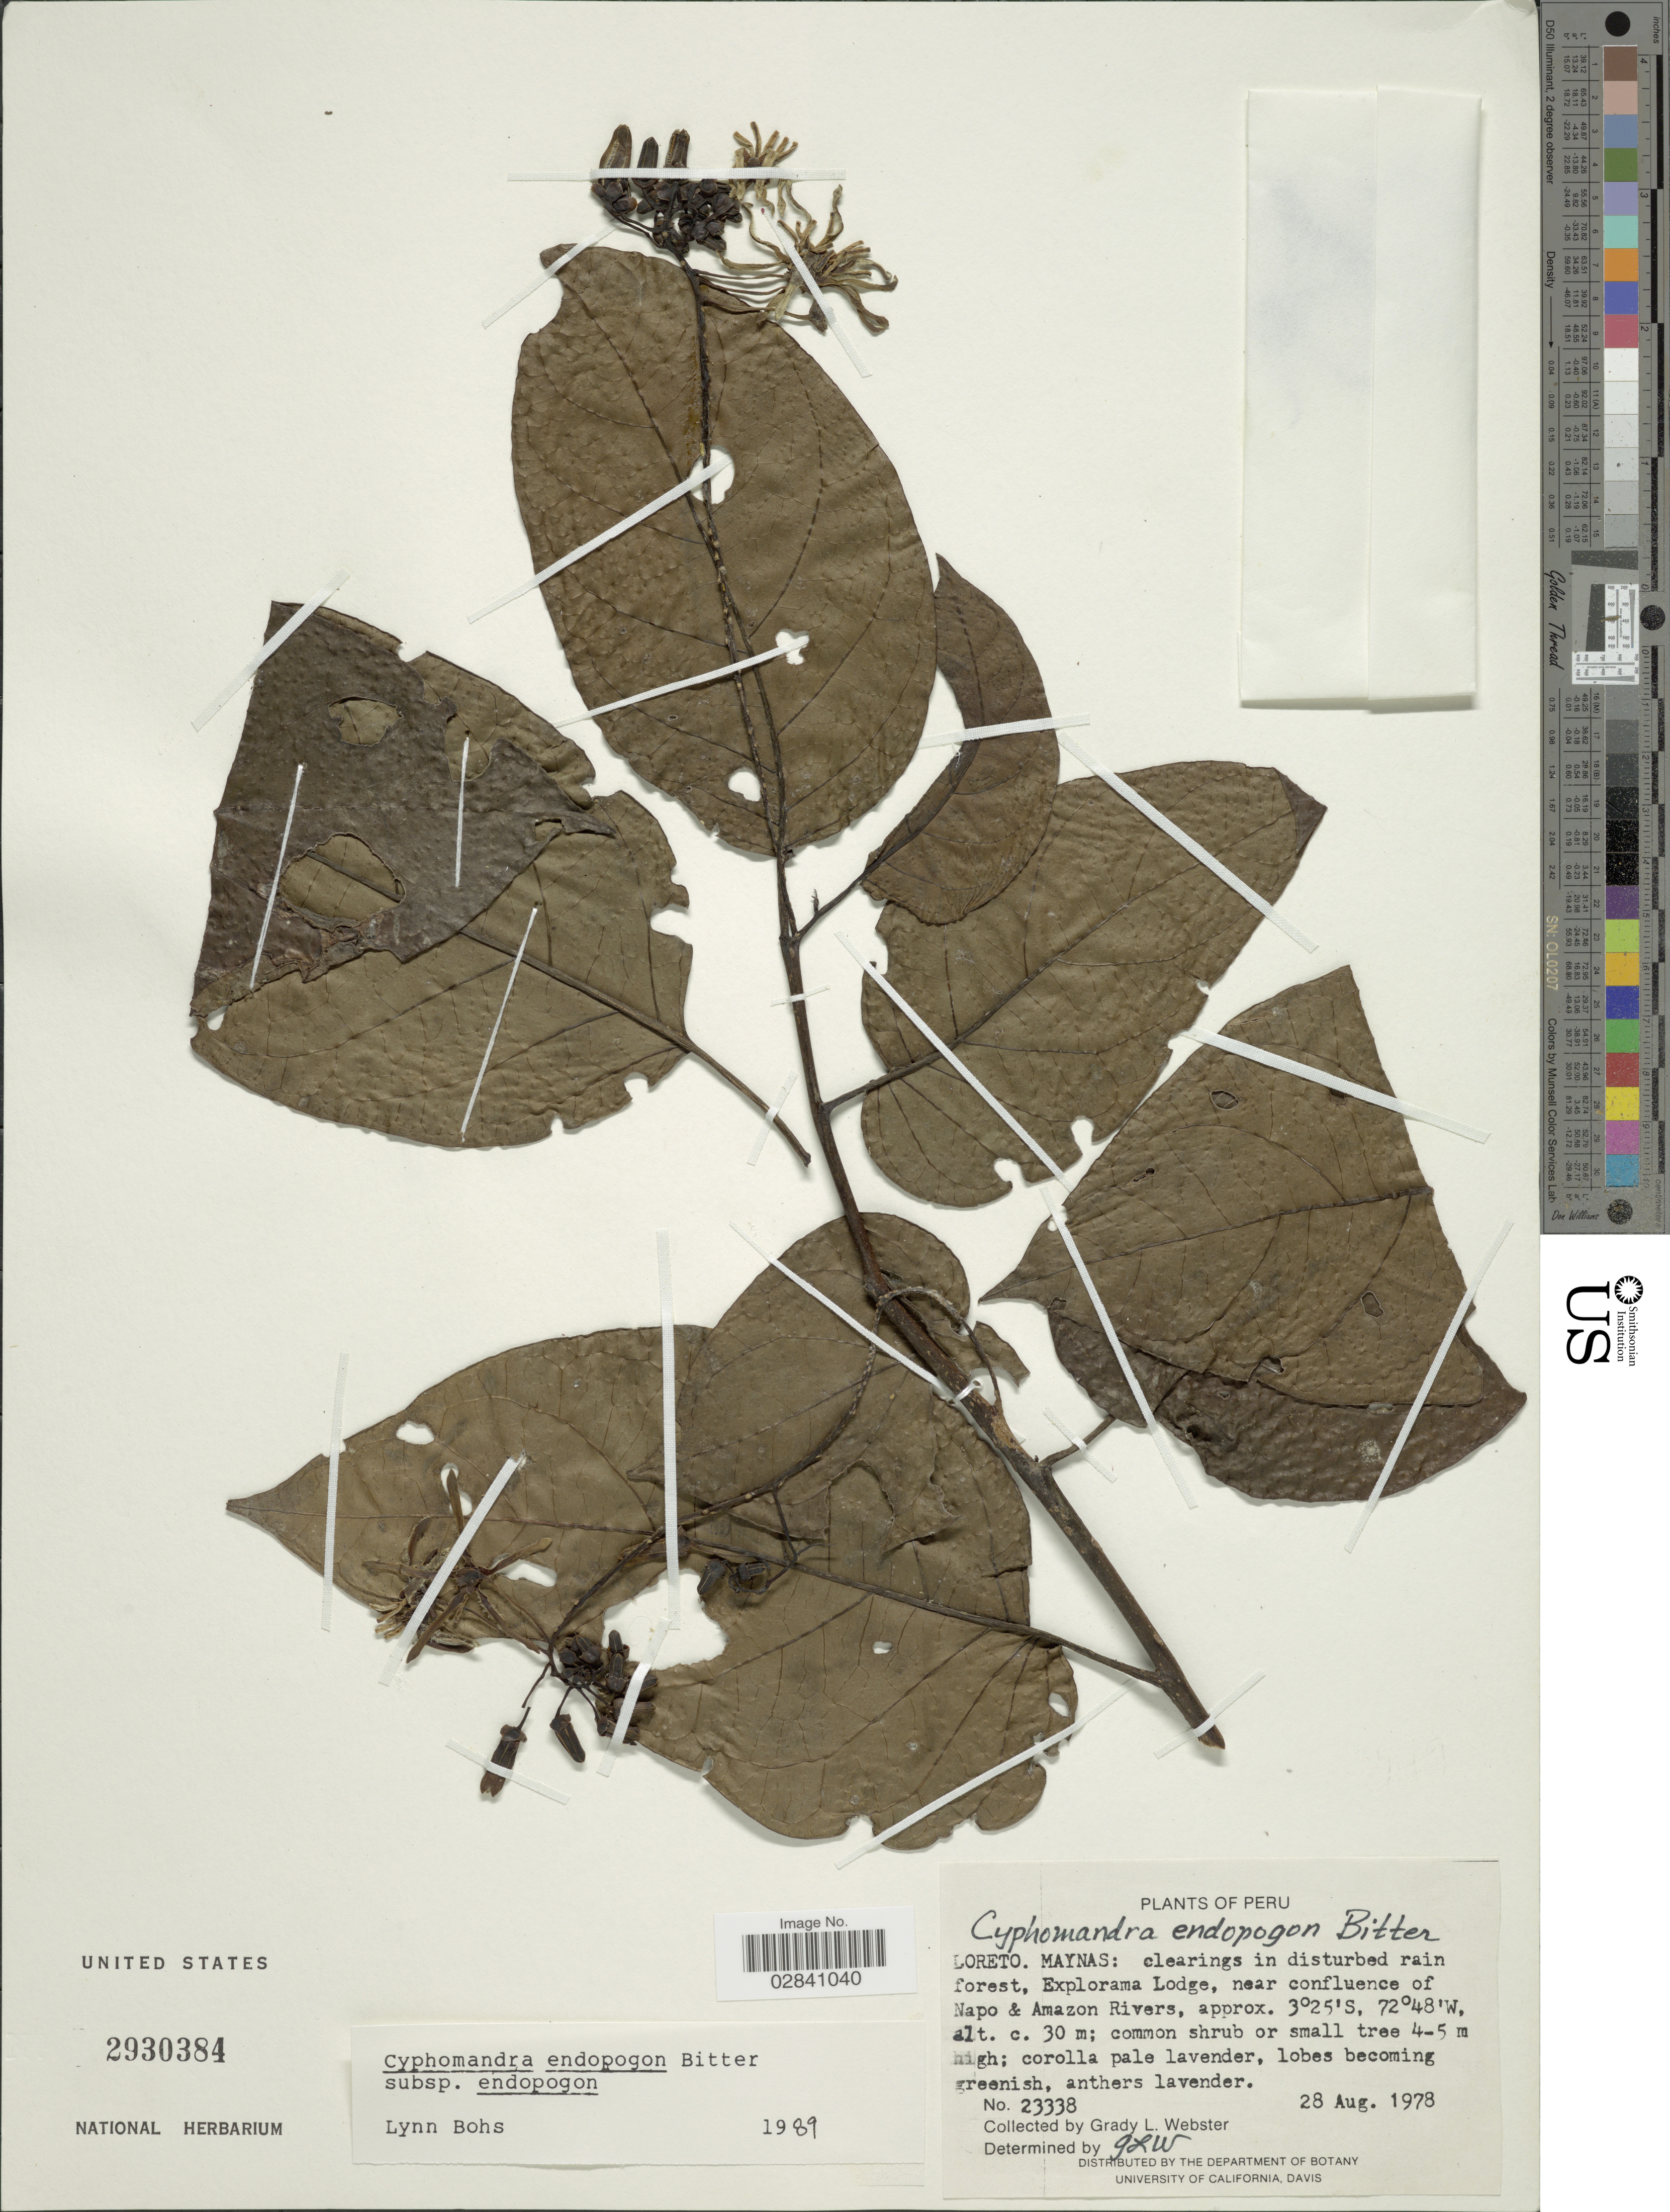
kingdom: Plantae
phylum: Tracheophyta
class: Magnoliopsida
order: Solanales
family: Solanaceae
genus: Cyphomandra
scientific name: Cyphomandra endopogon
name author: Bitter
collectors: G. L. Webster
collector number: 23338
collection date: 1978-08-28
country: Peru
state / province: Loreto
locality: Maynas: clearings in disturbed rain forest, Explorama Lodge, near confluence of Napo & Amazon Rivers.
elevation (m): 30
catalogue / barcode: US 2930384